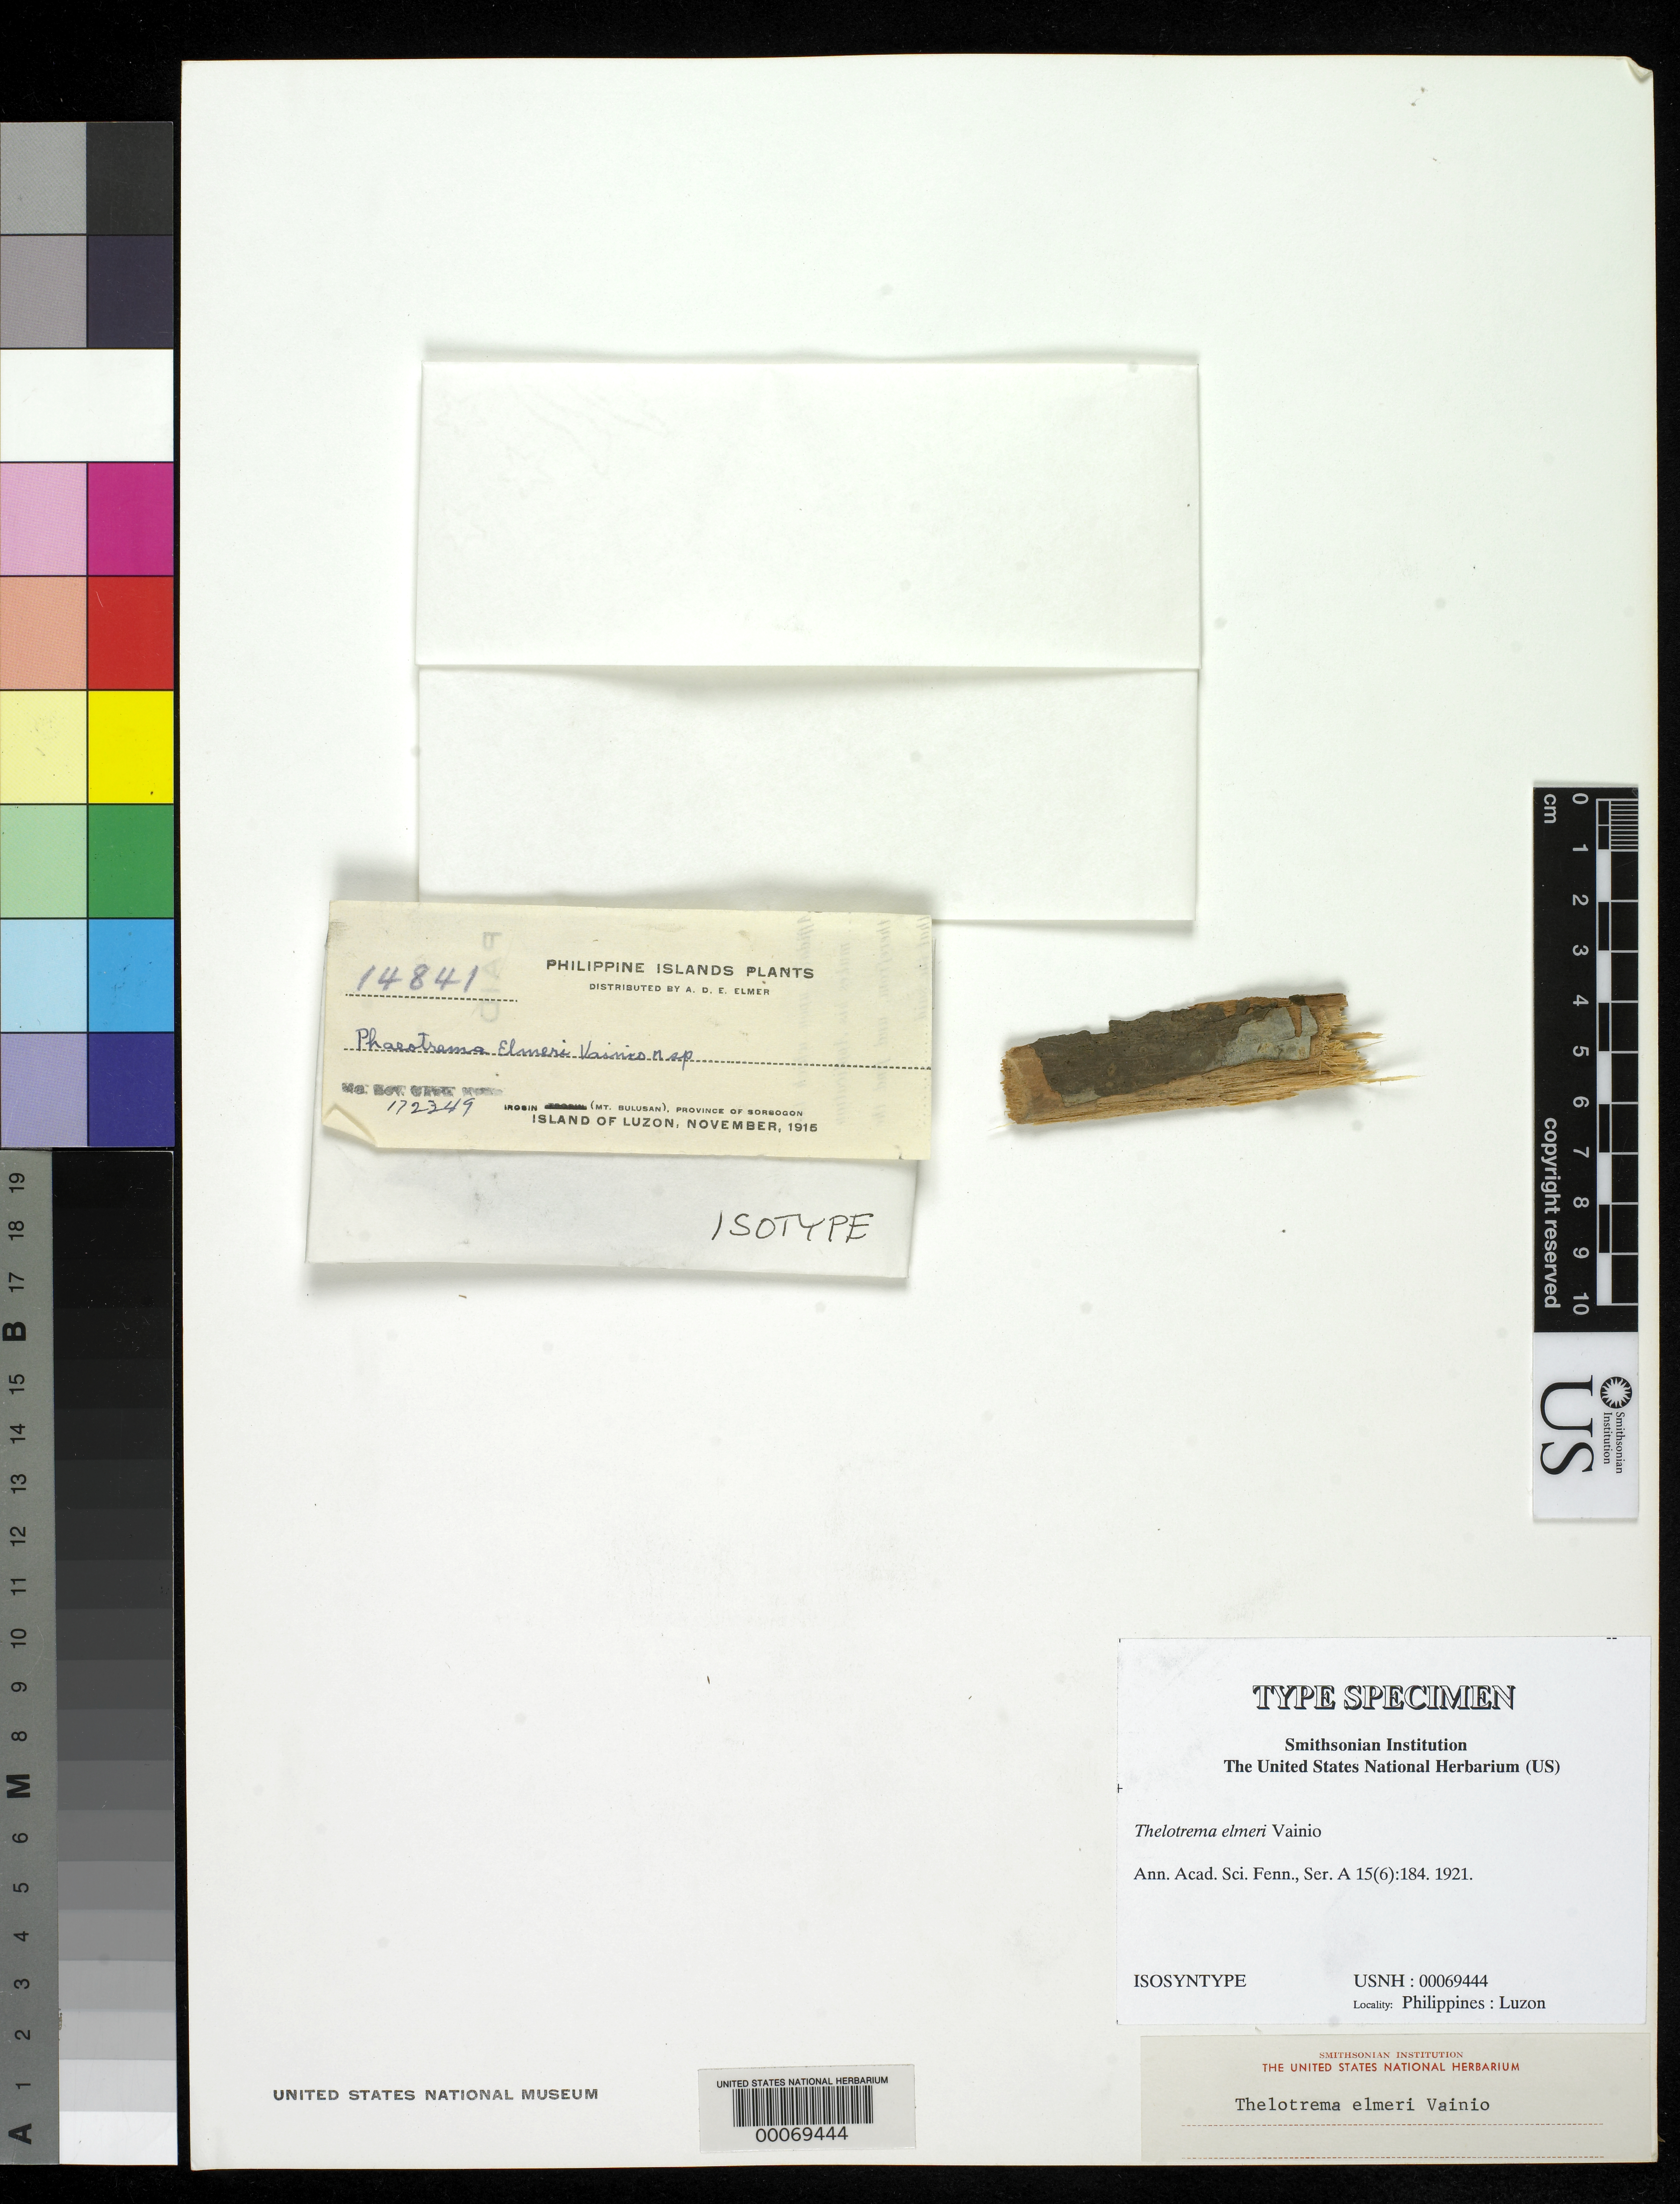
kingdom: Fungi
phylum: Ascomycota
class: Lecanoromycetes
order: Ostropales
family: Graphidaceae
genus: Thelotrema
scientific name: Thelotrema elmeri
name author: Vain.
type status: Isosyntype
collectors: A. D. E. Elmer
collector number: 14841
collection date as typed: Nov 1915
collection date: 1915-11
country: Philippines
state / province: Bicol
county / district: Sorsogon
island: Luzon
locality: Irosin (Mt. Bulusan), Province of Sorsogon, Island of Luzon